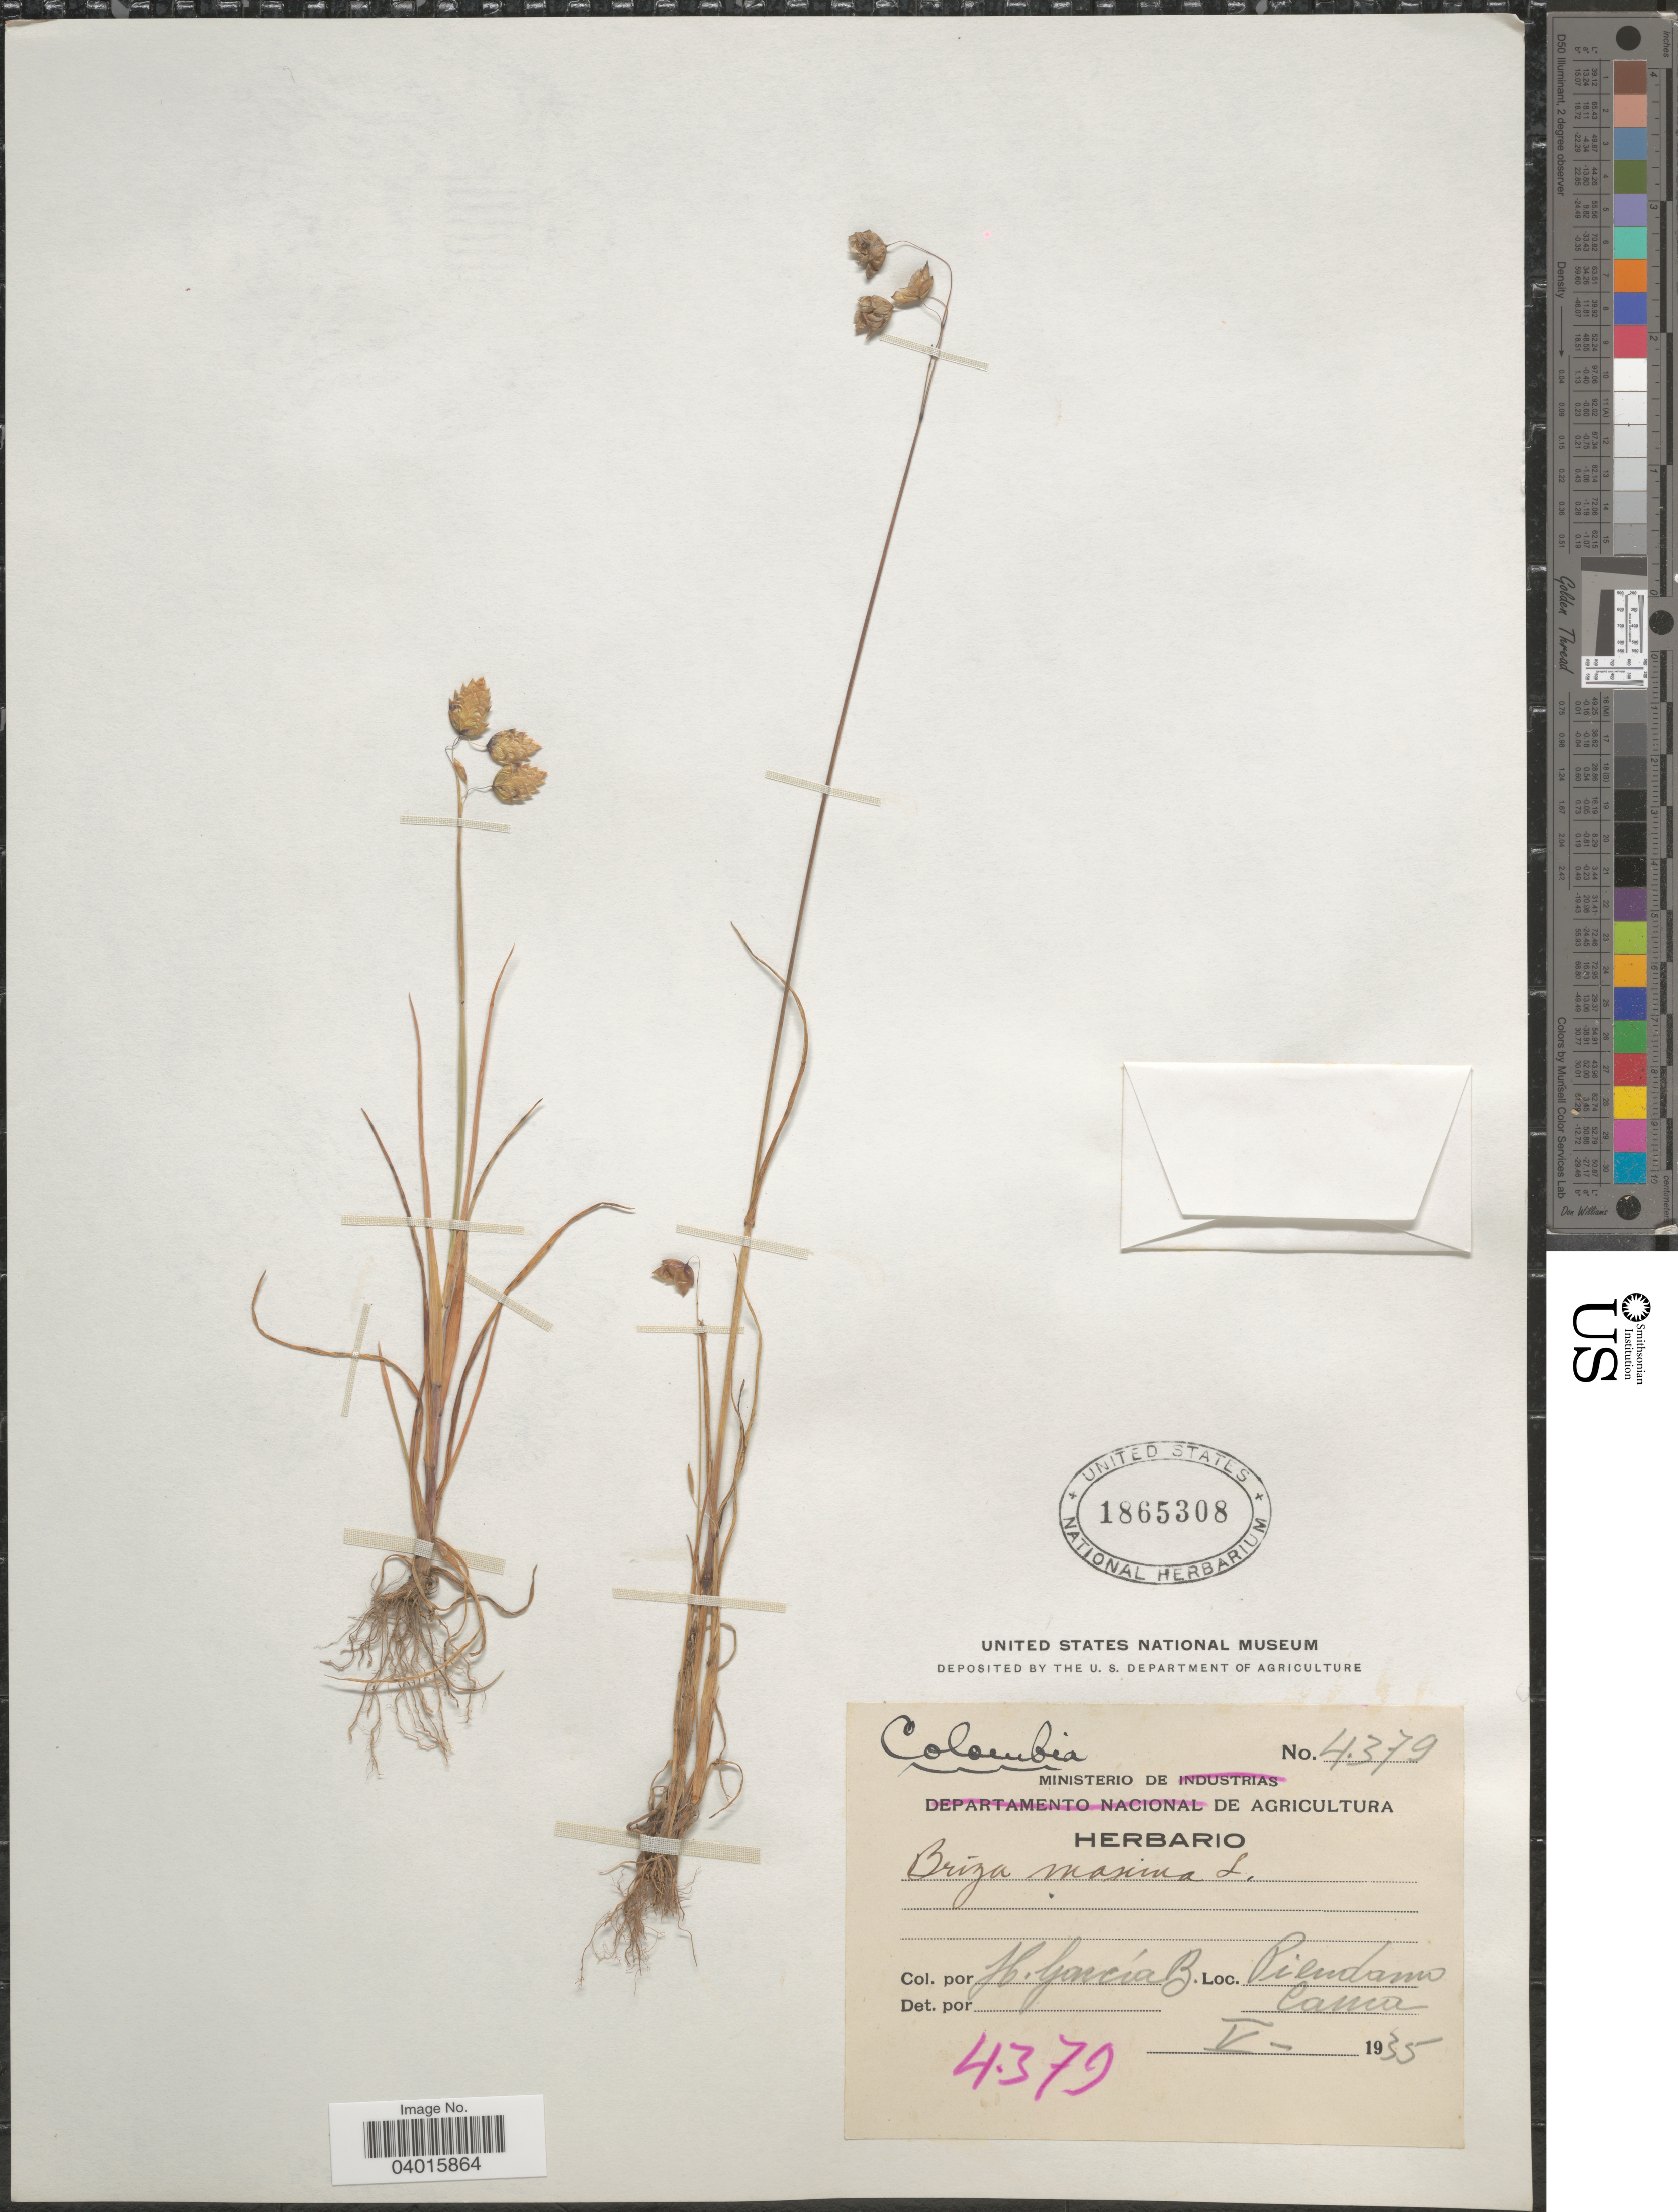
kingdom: Plantae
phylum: Tracheophyta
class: Liliopsida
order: Poales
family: Poaceae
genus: Briza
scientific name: Briza maxima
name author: L.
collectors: H. García B.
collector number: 4379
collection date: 1935-05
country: Colombia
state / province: Cauca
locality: Piendamo.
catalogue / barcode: US 1865308